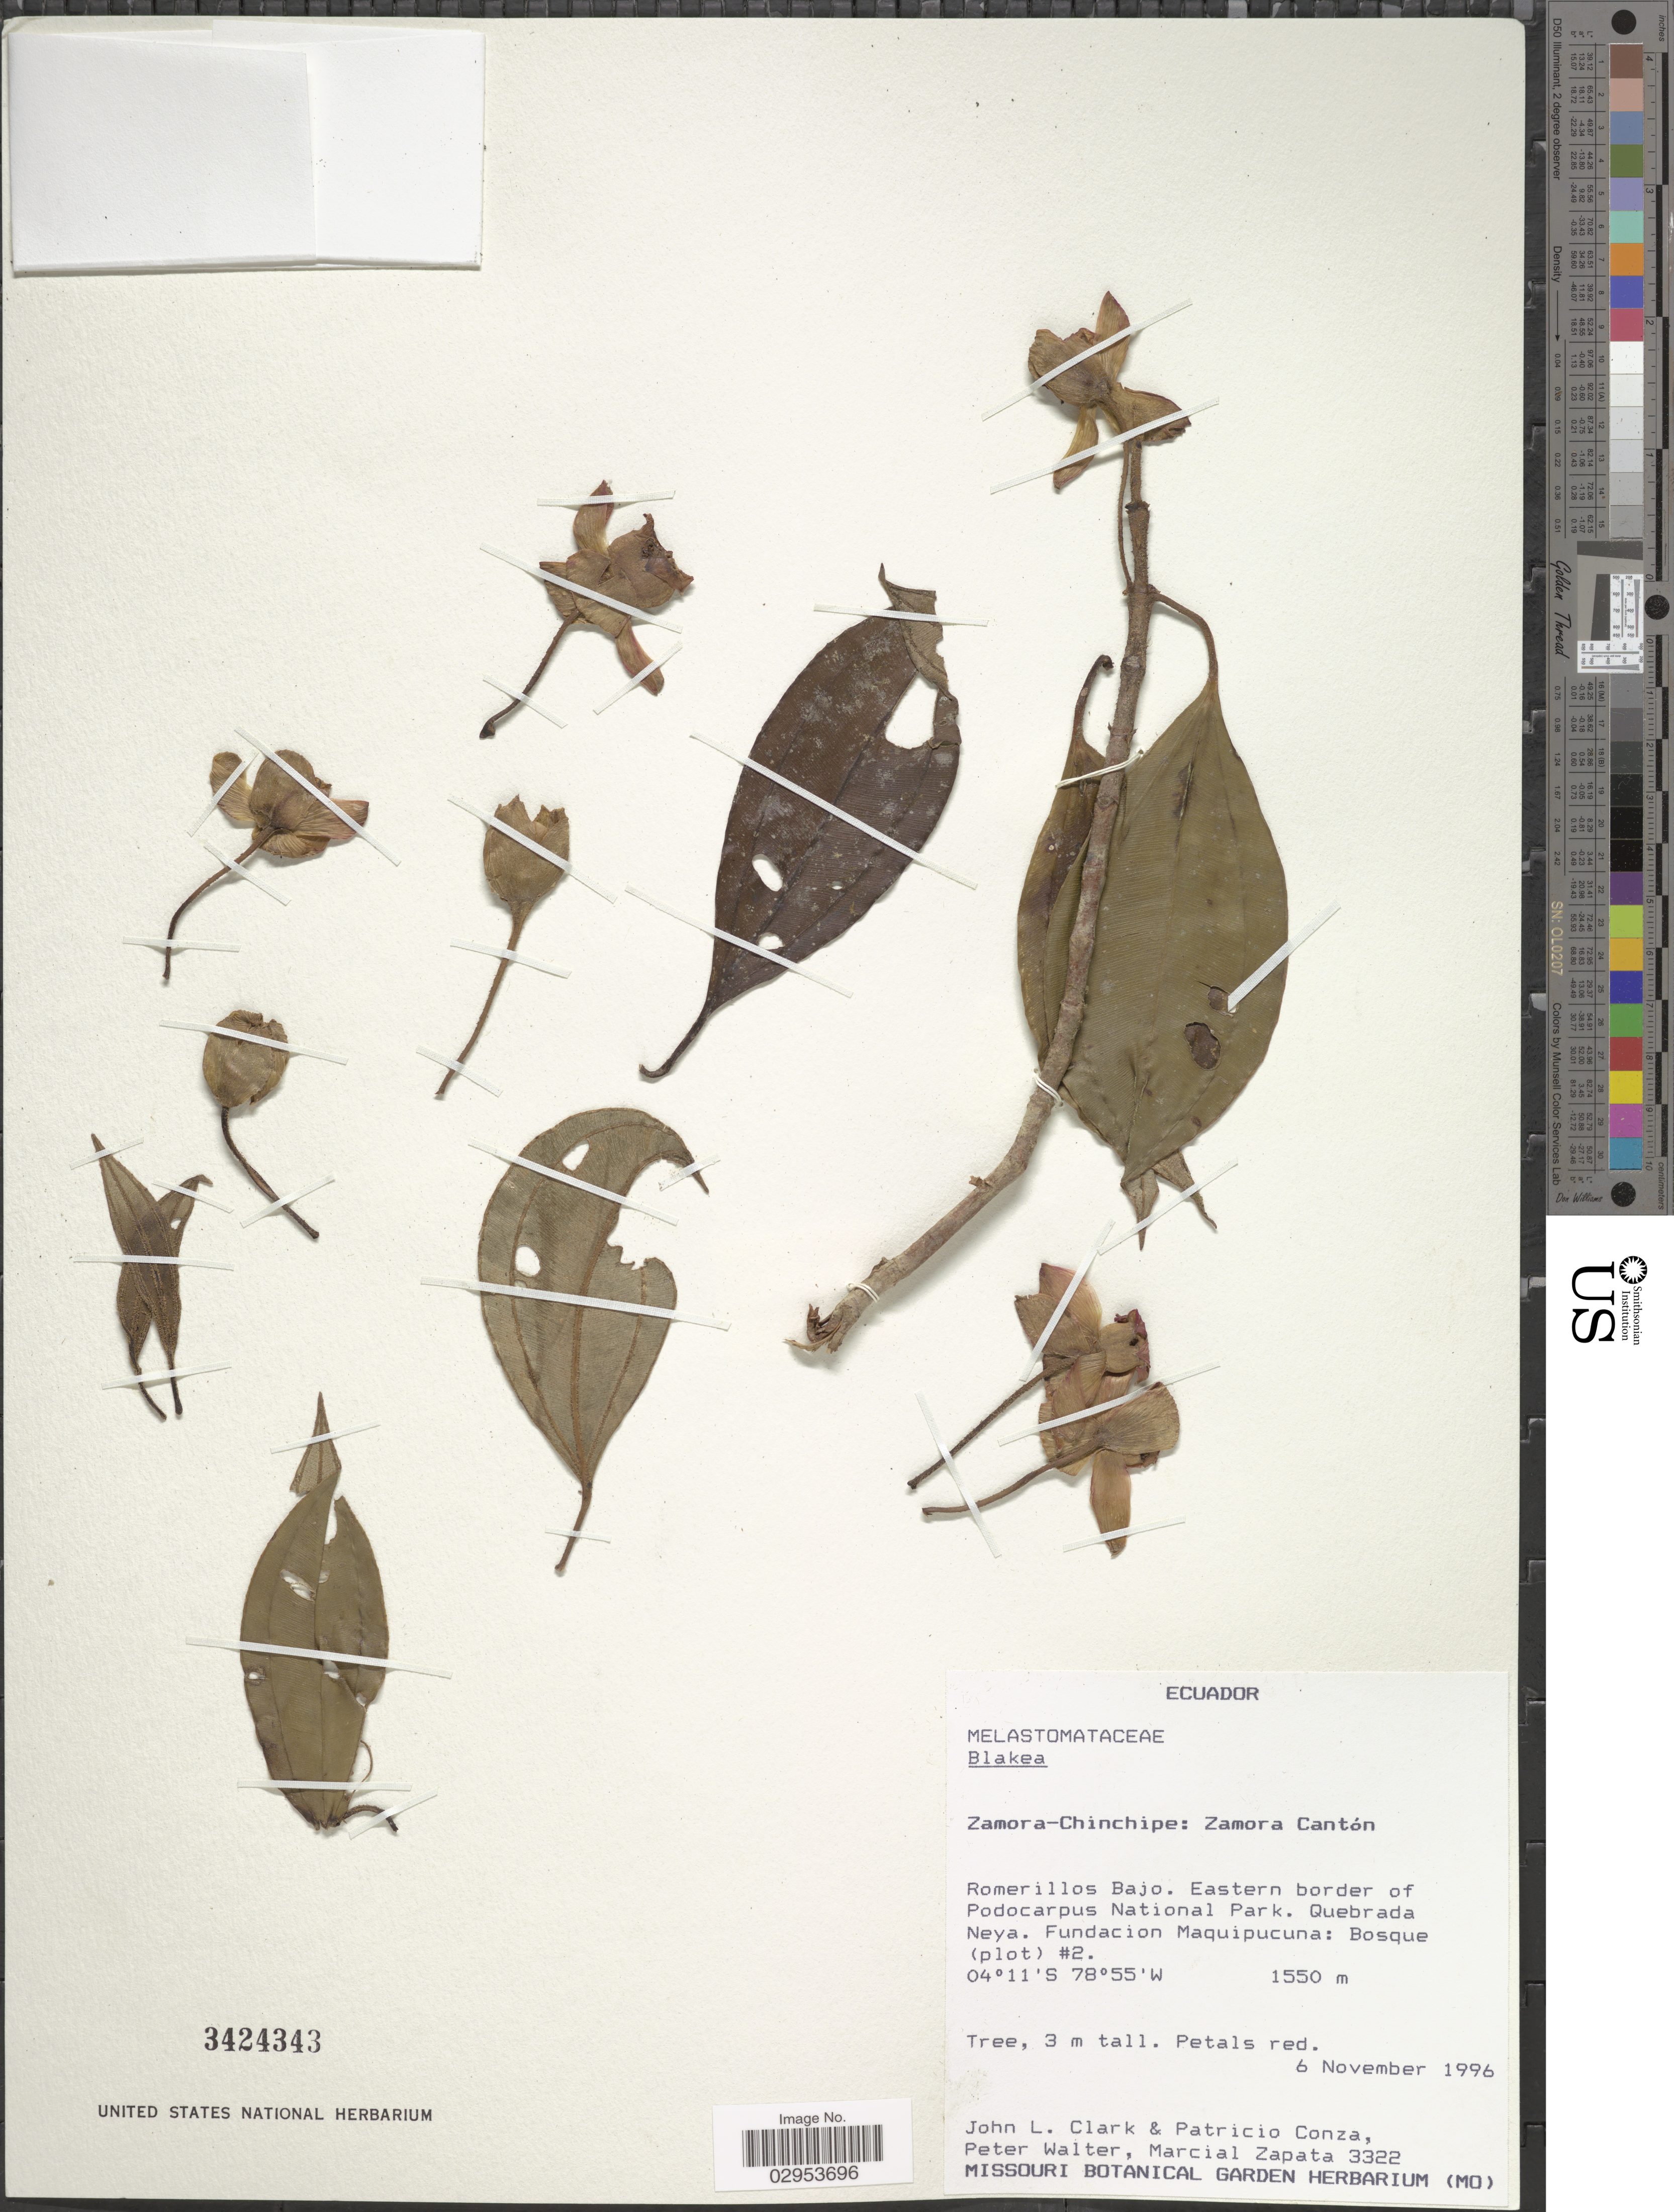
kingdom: Plantae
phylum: Tracheophyta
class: Magnoliopsida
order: Myrtales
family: Melastomataceae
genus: Blakea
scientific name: Blakea sp.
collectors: J. L. Clark, P. Conza, P. Walter & M. Zapata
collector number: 3322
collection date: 1996-11-06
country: Ecuador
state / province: Zamora-Chinchipe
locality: Zamora Cantón. Romerillos Bajo. Eastern border of Podocarpus National Park. Quebrada Neya. Fundacion Maquipucuna: Bosque (plot) #2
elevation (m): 1550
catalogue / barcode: US 3424343